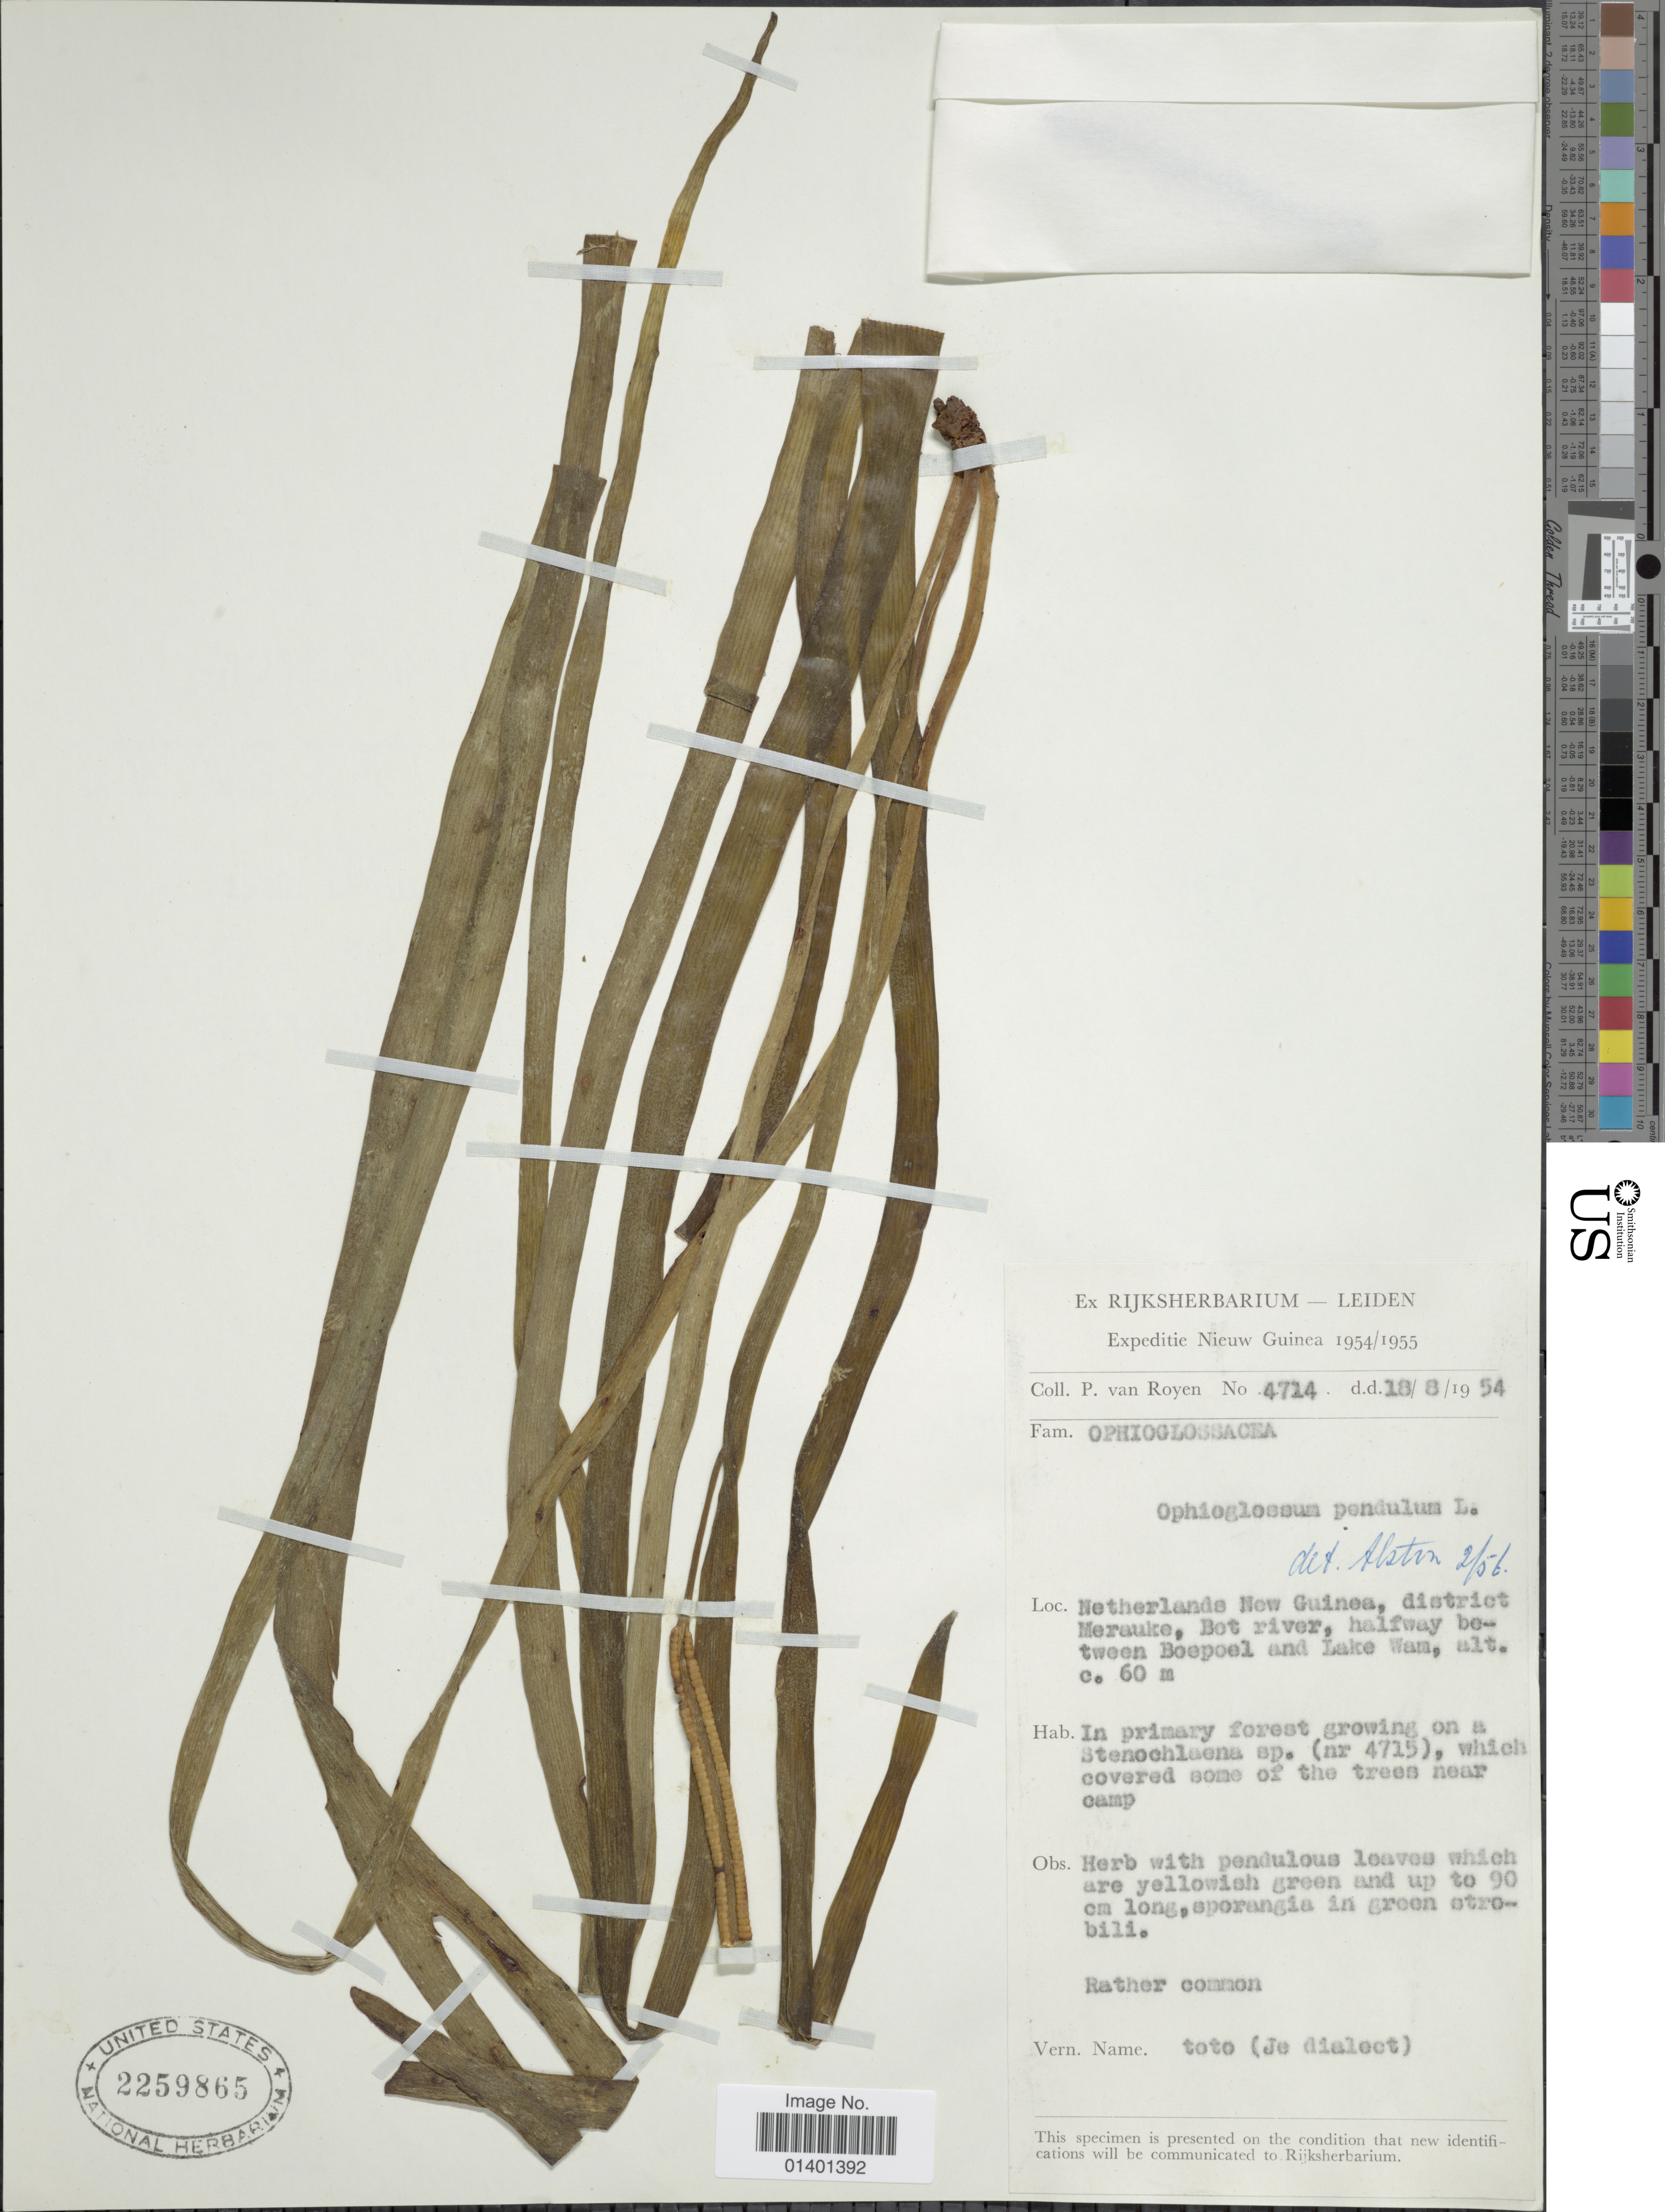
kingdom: Plantae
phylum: Tracheophyta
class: Polypodiopsida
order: Ophioglossales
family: Ophioglossaceae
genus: Ophioglossum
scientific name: Ophioglossum pendulum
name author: L.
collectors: P. van Royen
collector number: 4714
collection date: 1954-08-18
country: Indonesia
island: New Guinea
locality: Netherlands New Guinea, district Merauke, Bot river, halfway between Boepoel and Lake Wam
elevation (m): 60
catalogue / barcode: US 2259865